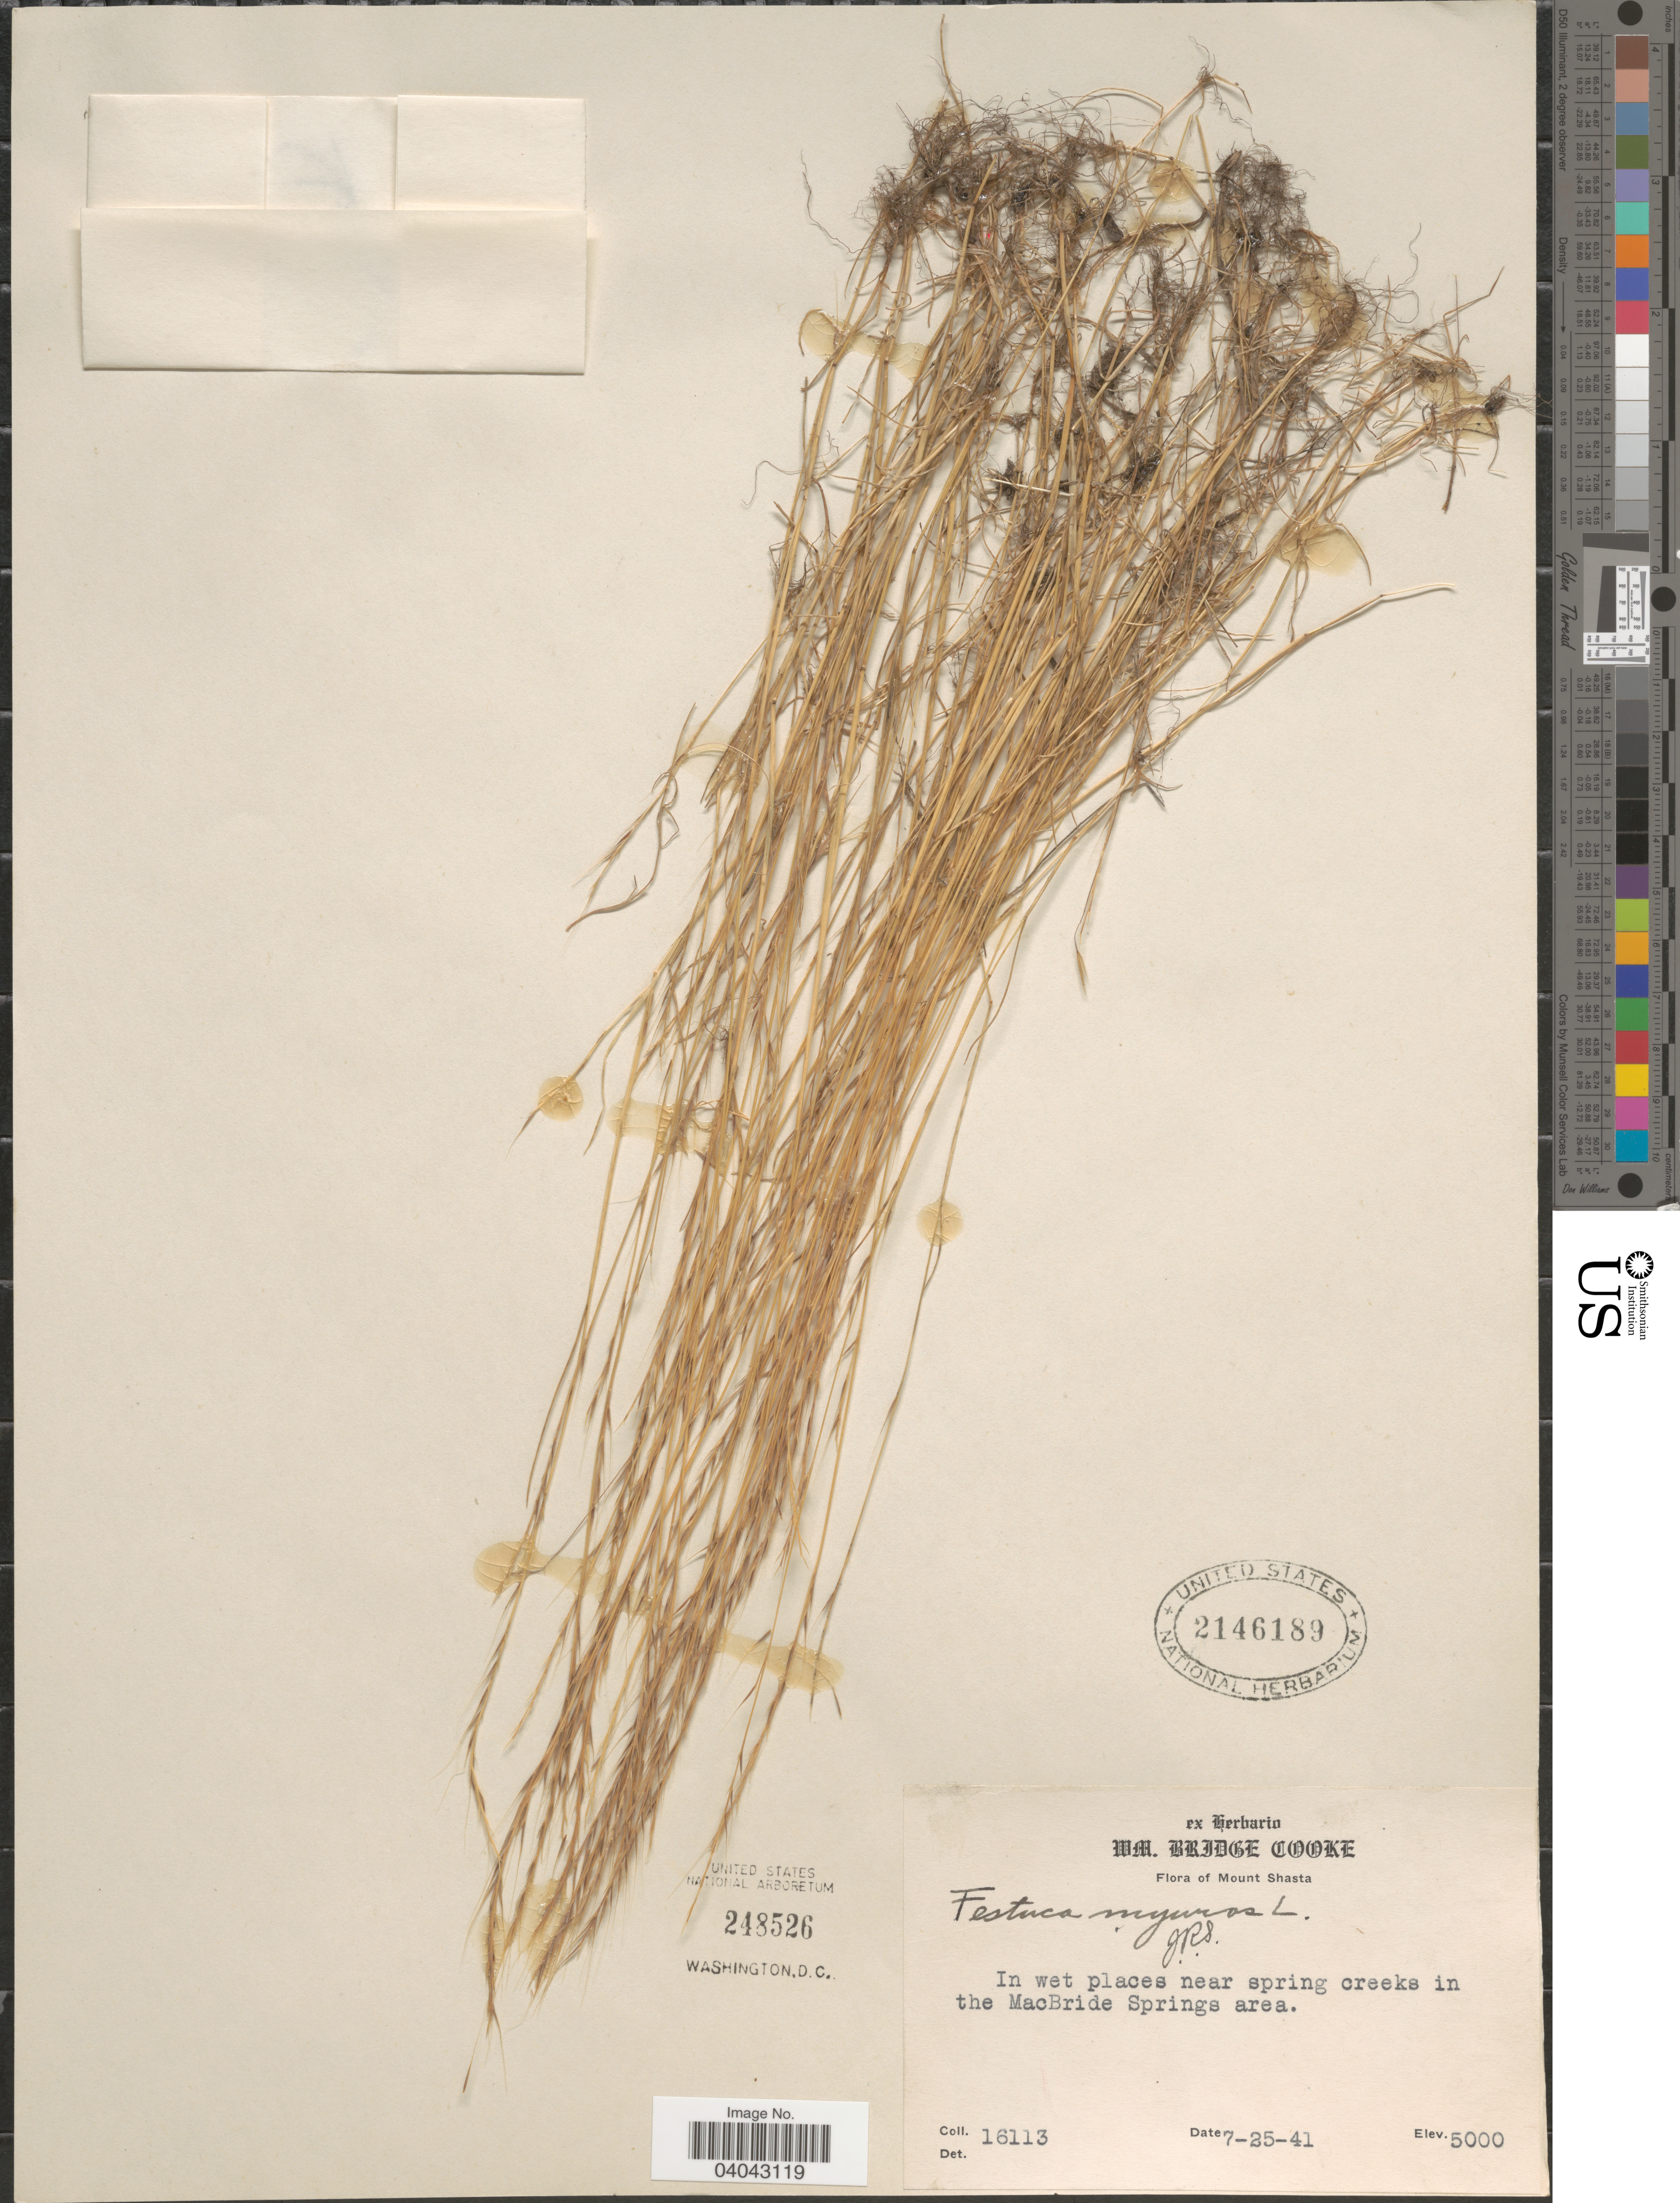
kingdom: Plantae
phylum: Tracheophyta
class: Liliopsida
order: Poales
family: Poaceae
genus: Festuca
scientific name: Festuca myuros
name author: L.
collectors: ex herb. WM. Bridge Cooke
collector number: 16113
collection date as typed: Transcribed d/m/y: 25/7/41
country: United States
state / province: California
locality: Mount Shasta. In wet places near spring creeks in the MacBride Springs area.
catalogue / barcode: US 2146189